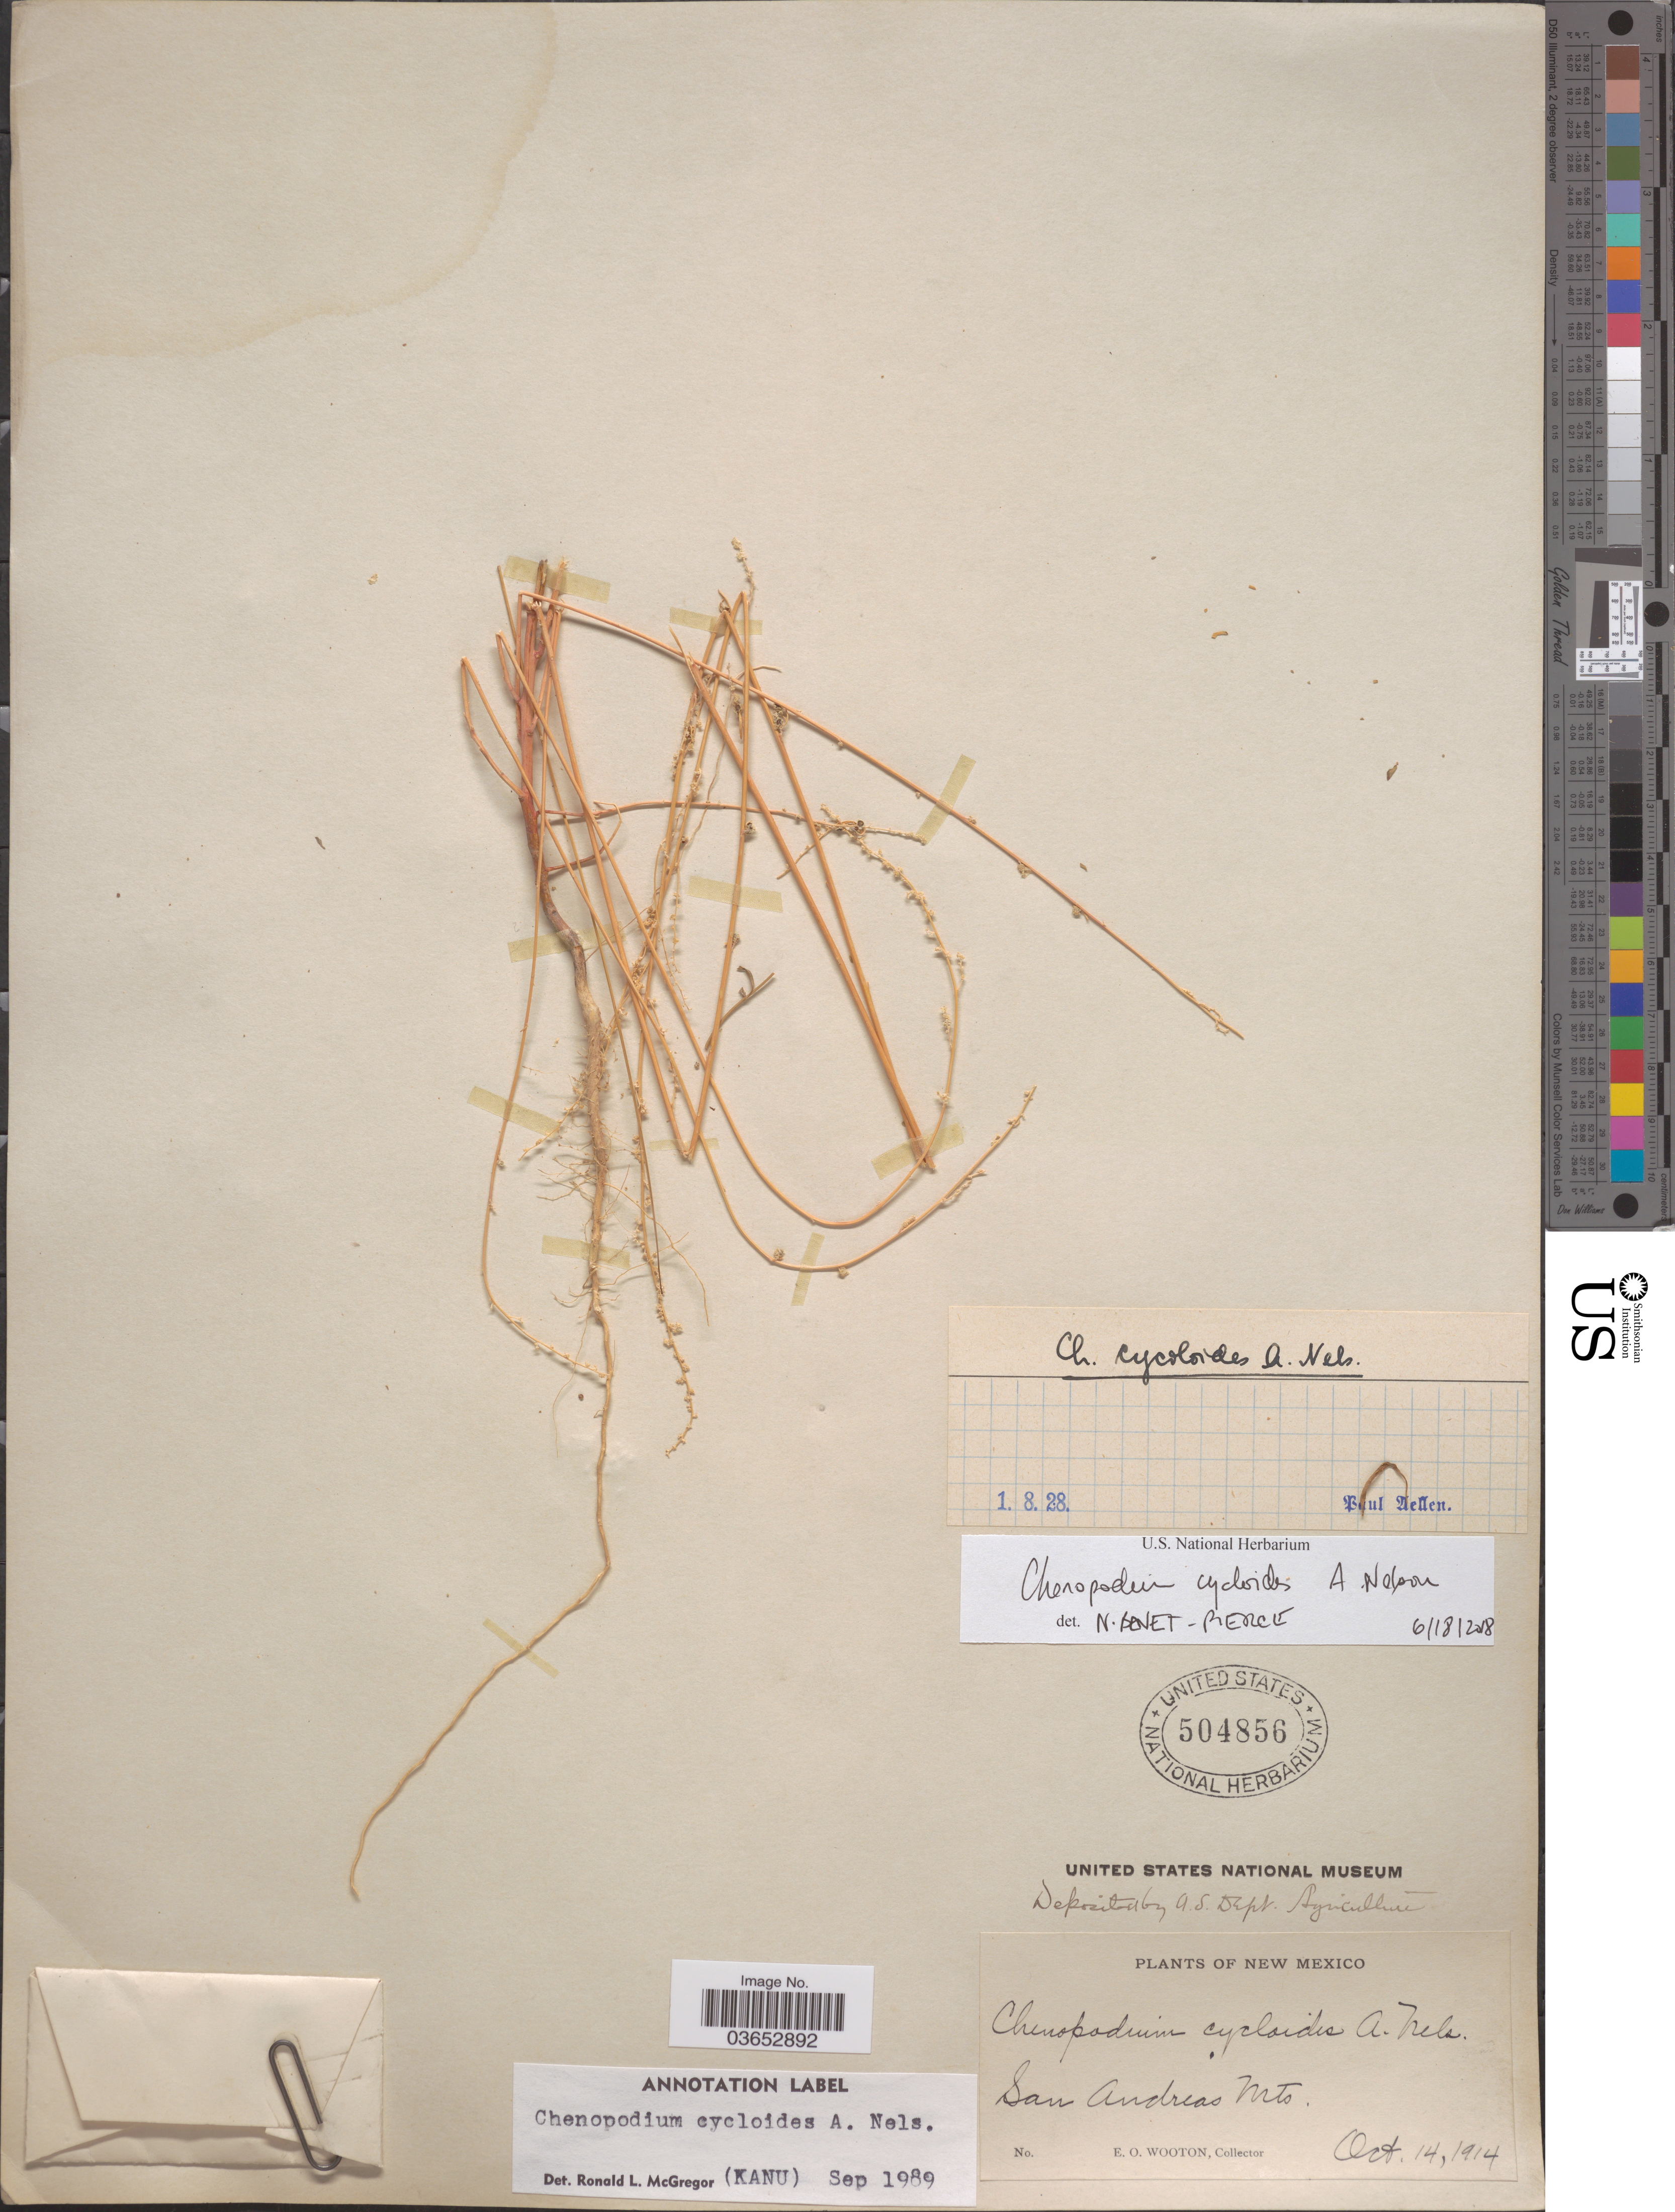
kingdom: Plantae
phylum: Tracheophyta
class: Magnoliopsida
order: Caryophyllales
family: Amaranthaceae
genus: Chenopodium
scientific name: Chenopodium cycloides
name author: A. Nelson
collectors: E. O. Wooton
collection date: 1914-10-14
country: United States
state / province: New Mexico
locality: San Andreas Mts.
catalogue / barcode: US 504856